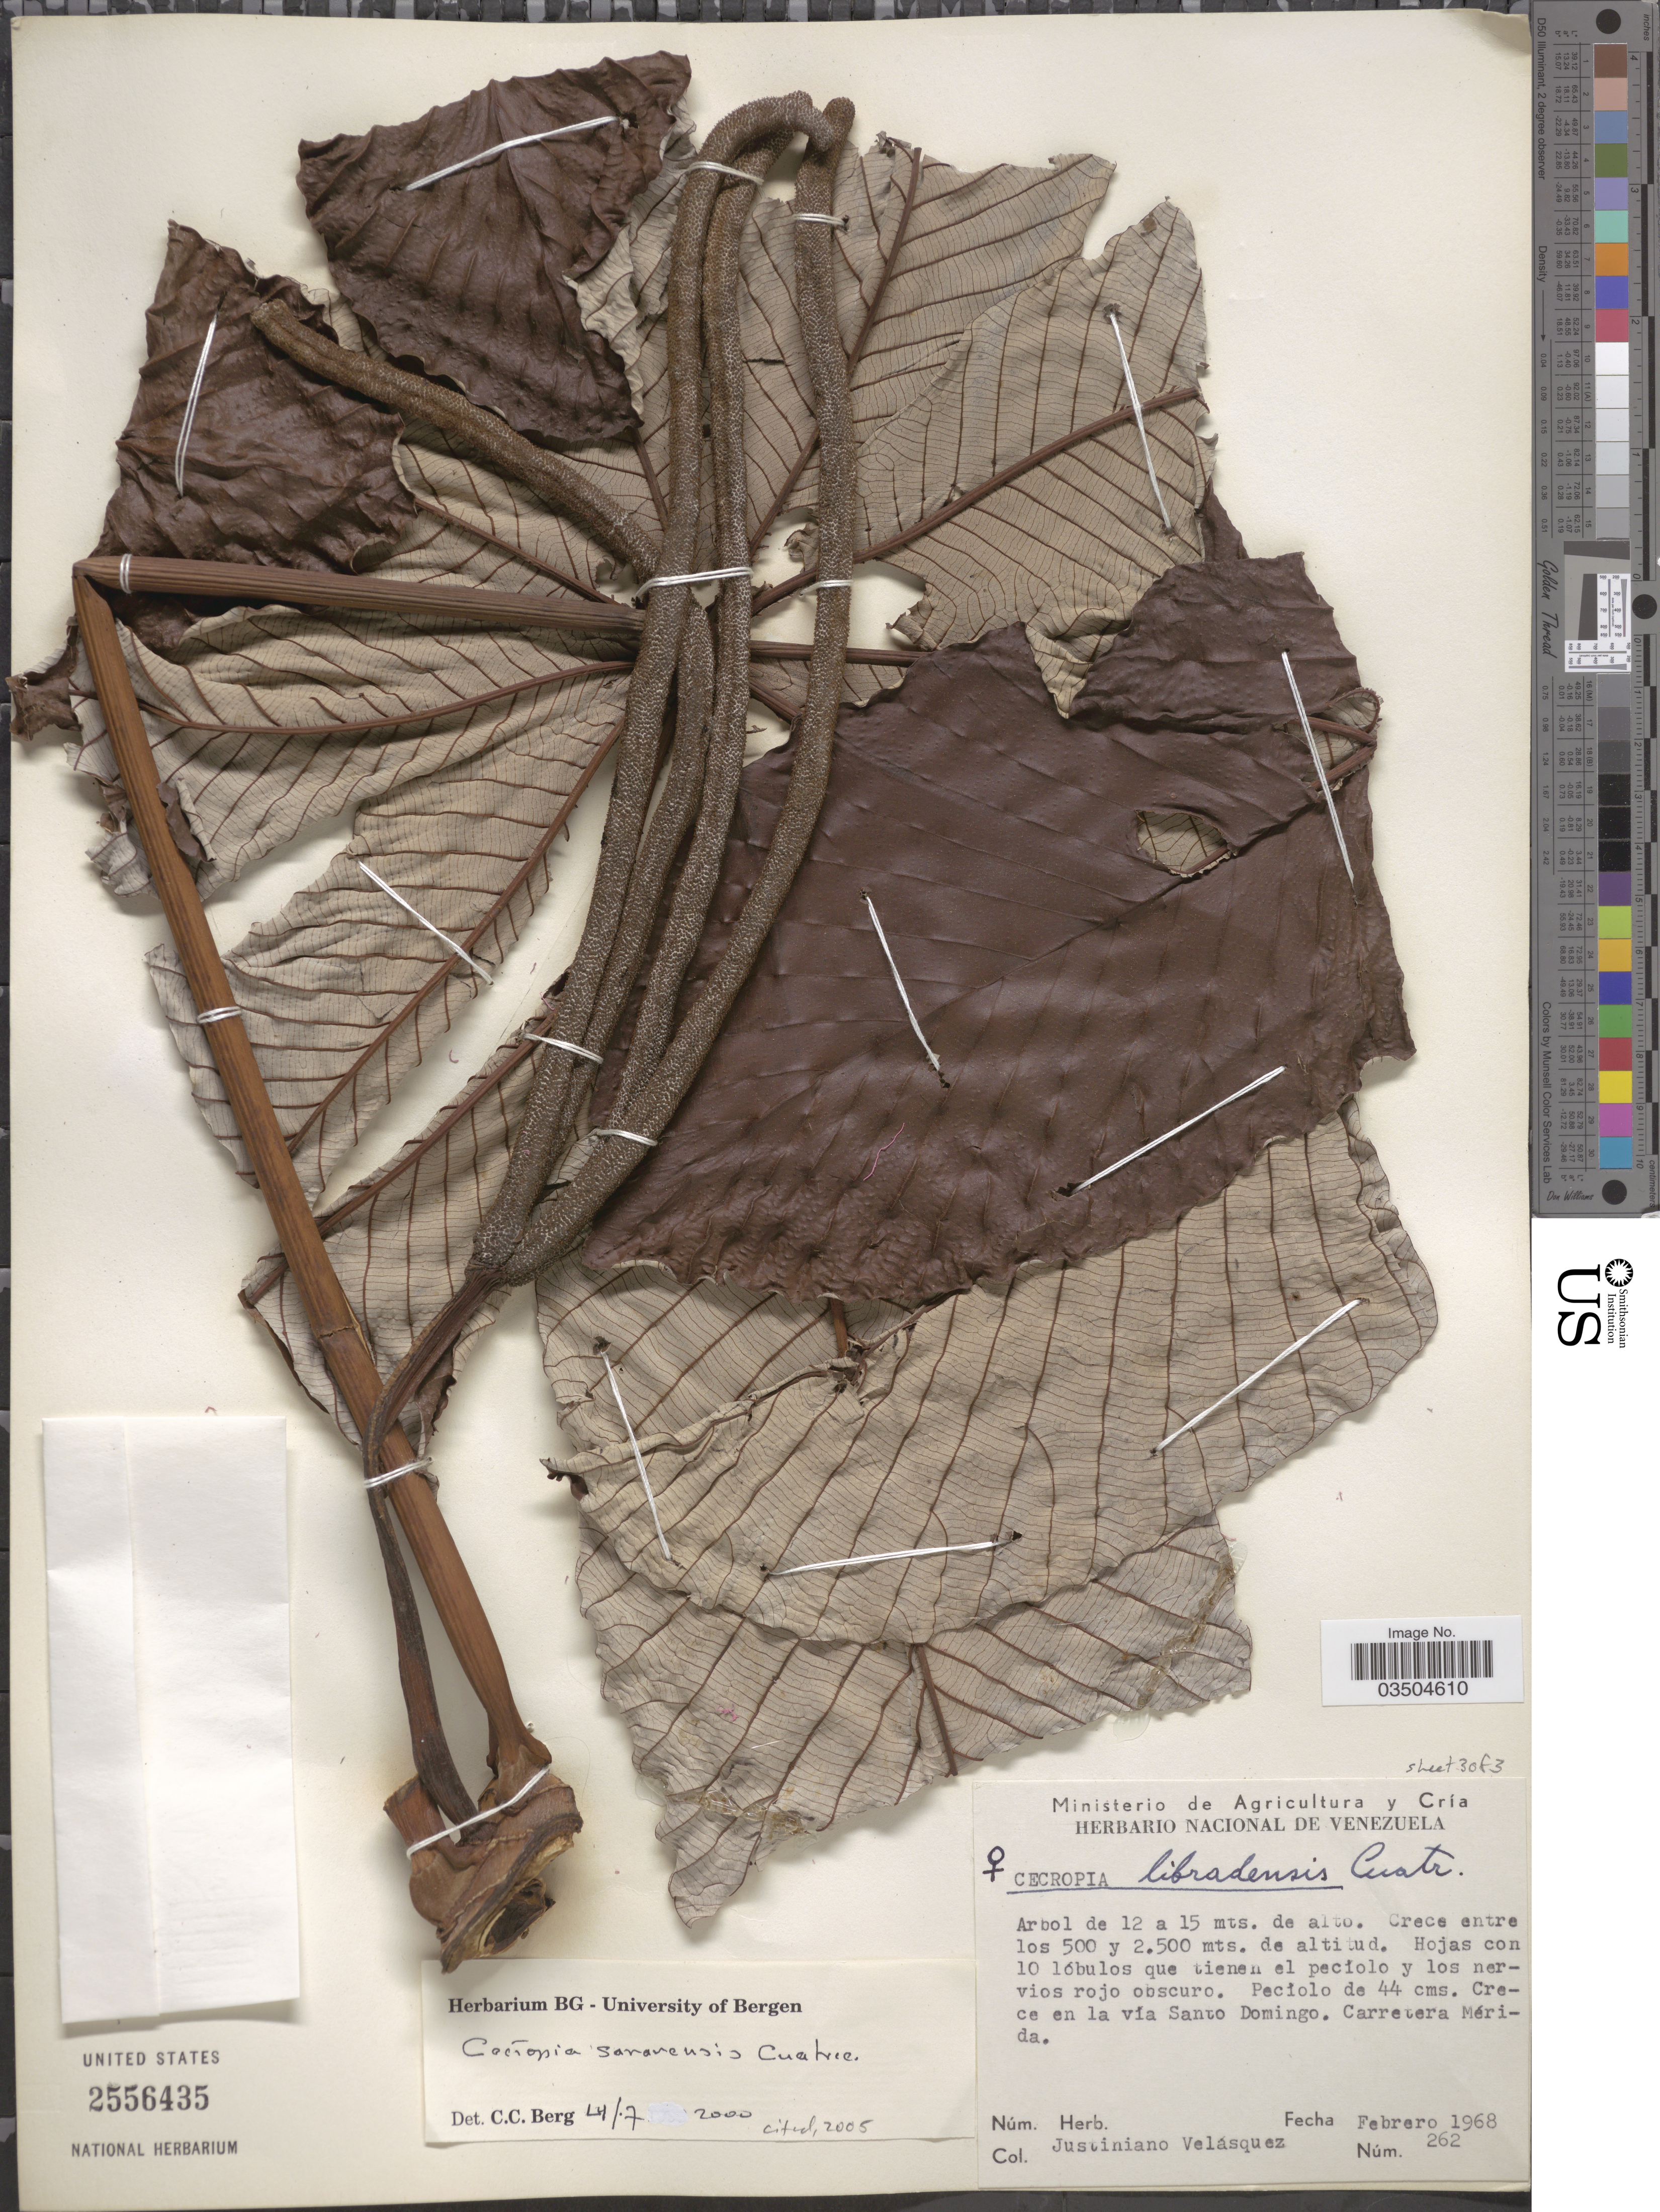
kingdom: Plantae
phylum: Tracheophyta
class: Magnoliopsida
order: Rosales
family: Urticaceae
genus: Cecropia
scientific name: Cecropia sararensis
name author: Cuatrec.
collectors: J. Velasquez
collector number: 262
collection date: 1968-02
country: Venezuela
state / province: Merida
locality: Crece en la via Santo Domingo. Carretera Mérida.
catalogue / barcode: US 2556435